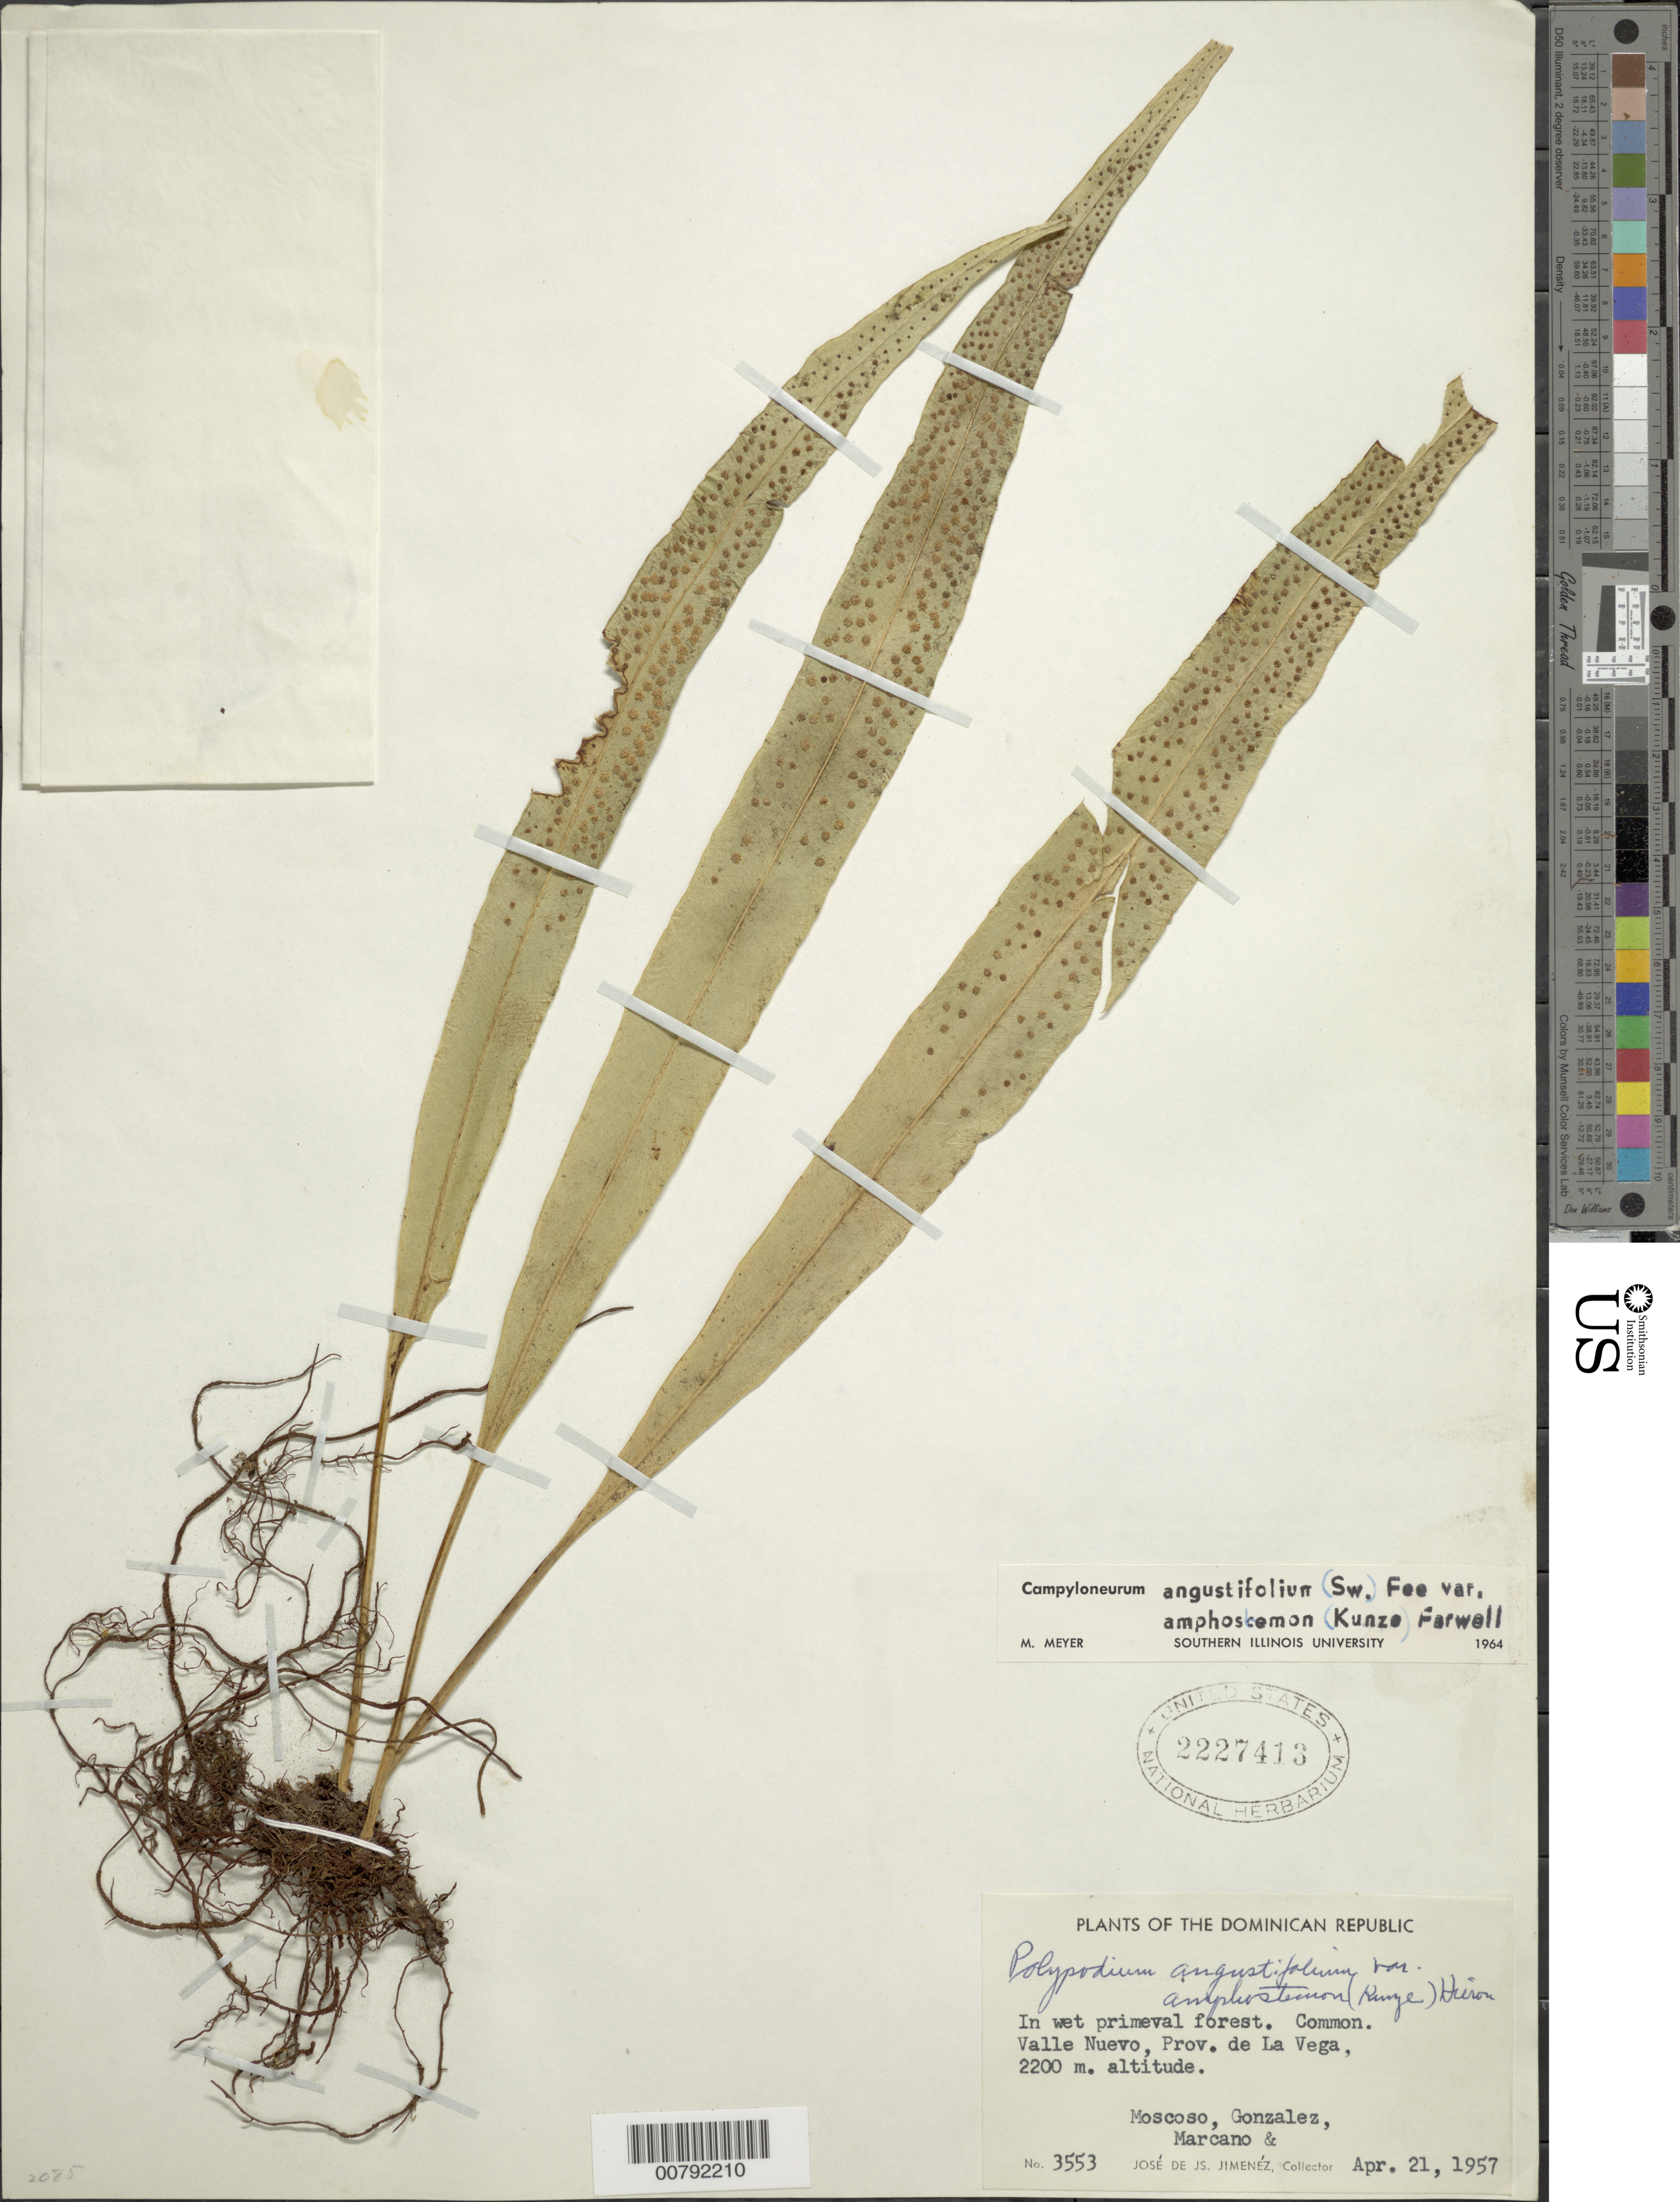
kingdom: Plantae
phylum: Tracheophyta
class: Polypodiopsida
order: Polypodiales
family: Polypodiaceae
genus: Campyloneurum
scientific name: Campyloneurum angustifolium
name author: (Sw.) Fée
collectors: J. J. Jiménez, -. Moscoso, -. Gonzalez & -. Marcano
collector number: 3553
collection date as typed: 21 Apr 1957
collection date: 1957-04-21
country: Dominican Republic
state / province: La Vega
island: Hispaniola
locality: Valle Nuevo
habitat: Wet primeval forest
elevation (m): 2200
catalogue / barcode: US 2227413